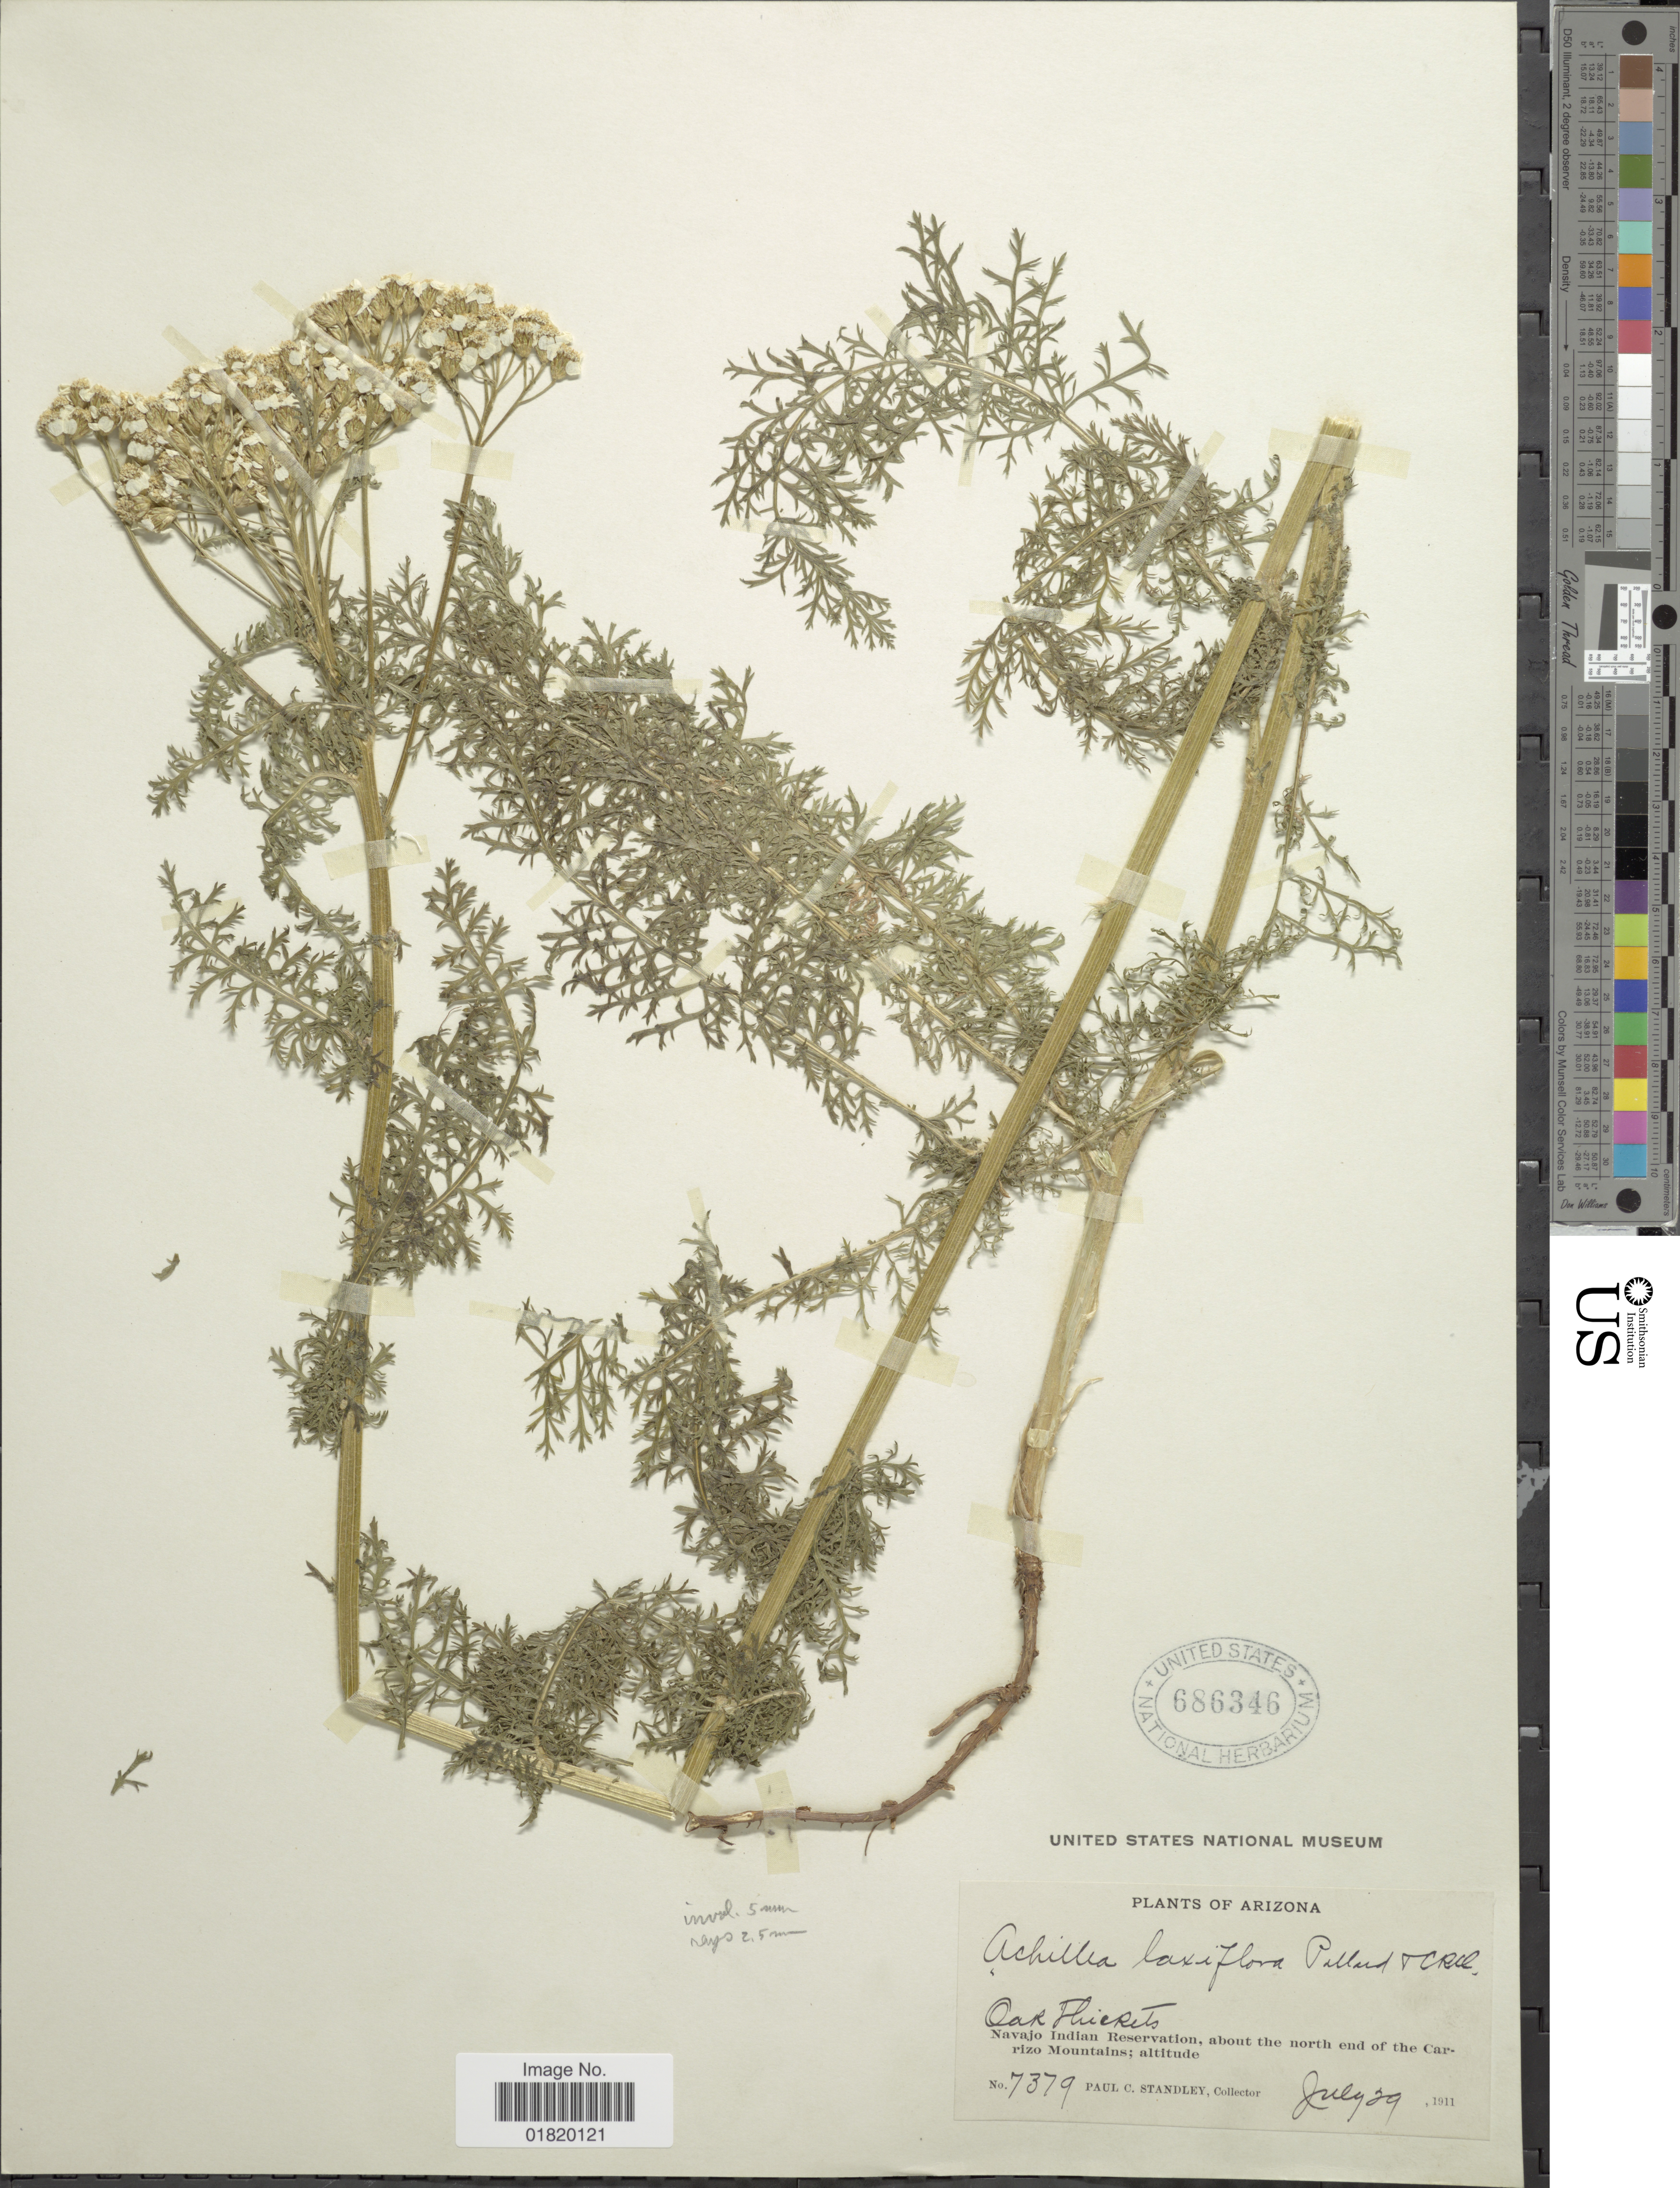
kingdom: Plantae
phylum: Tracheophyta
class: Magnoliopsida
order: Asterales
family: Asteraceae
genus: Achillea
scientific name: Achillea laxiflora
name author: Pollard & Cockerell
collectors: P. C. Standley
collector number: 7379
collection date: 1911-07-29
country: United States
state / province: Arizona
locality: Navajo Indian Reservation, about the north end of the Carizo Mountains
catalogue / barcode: US 686346